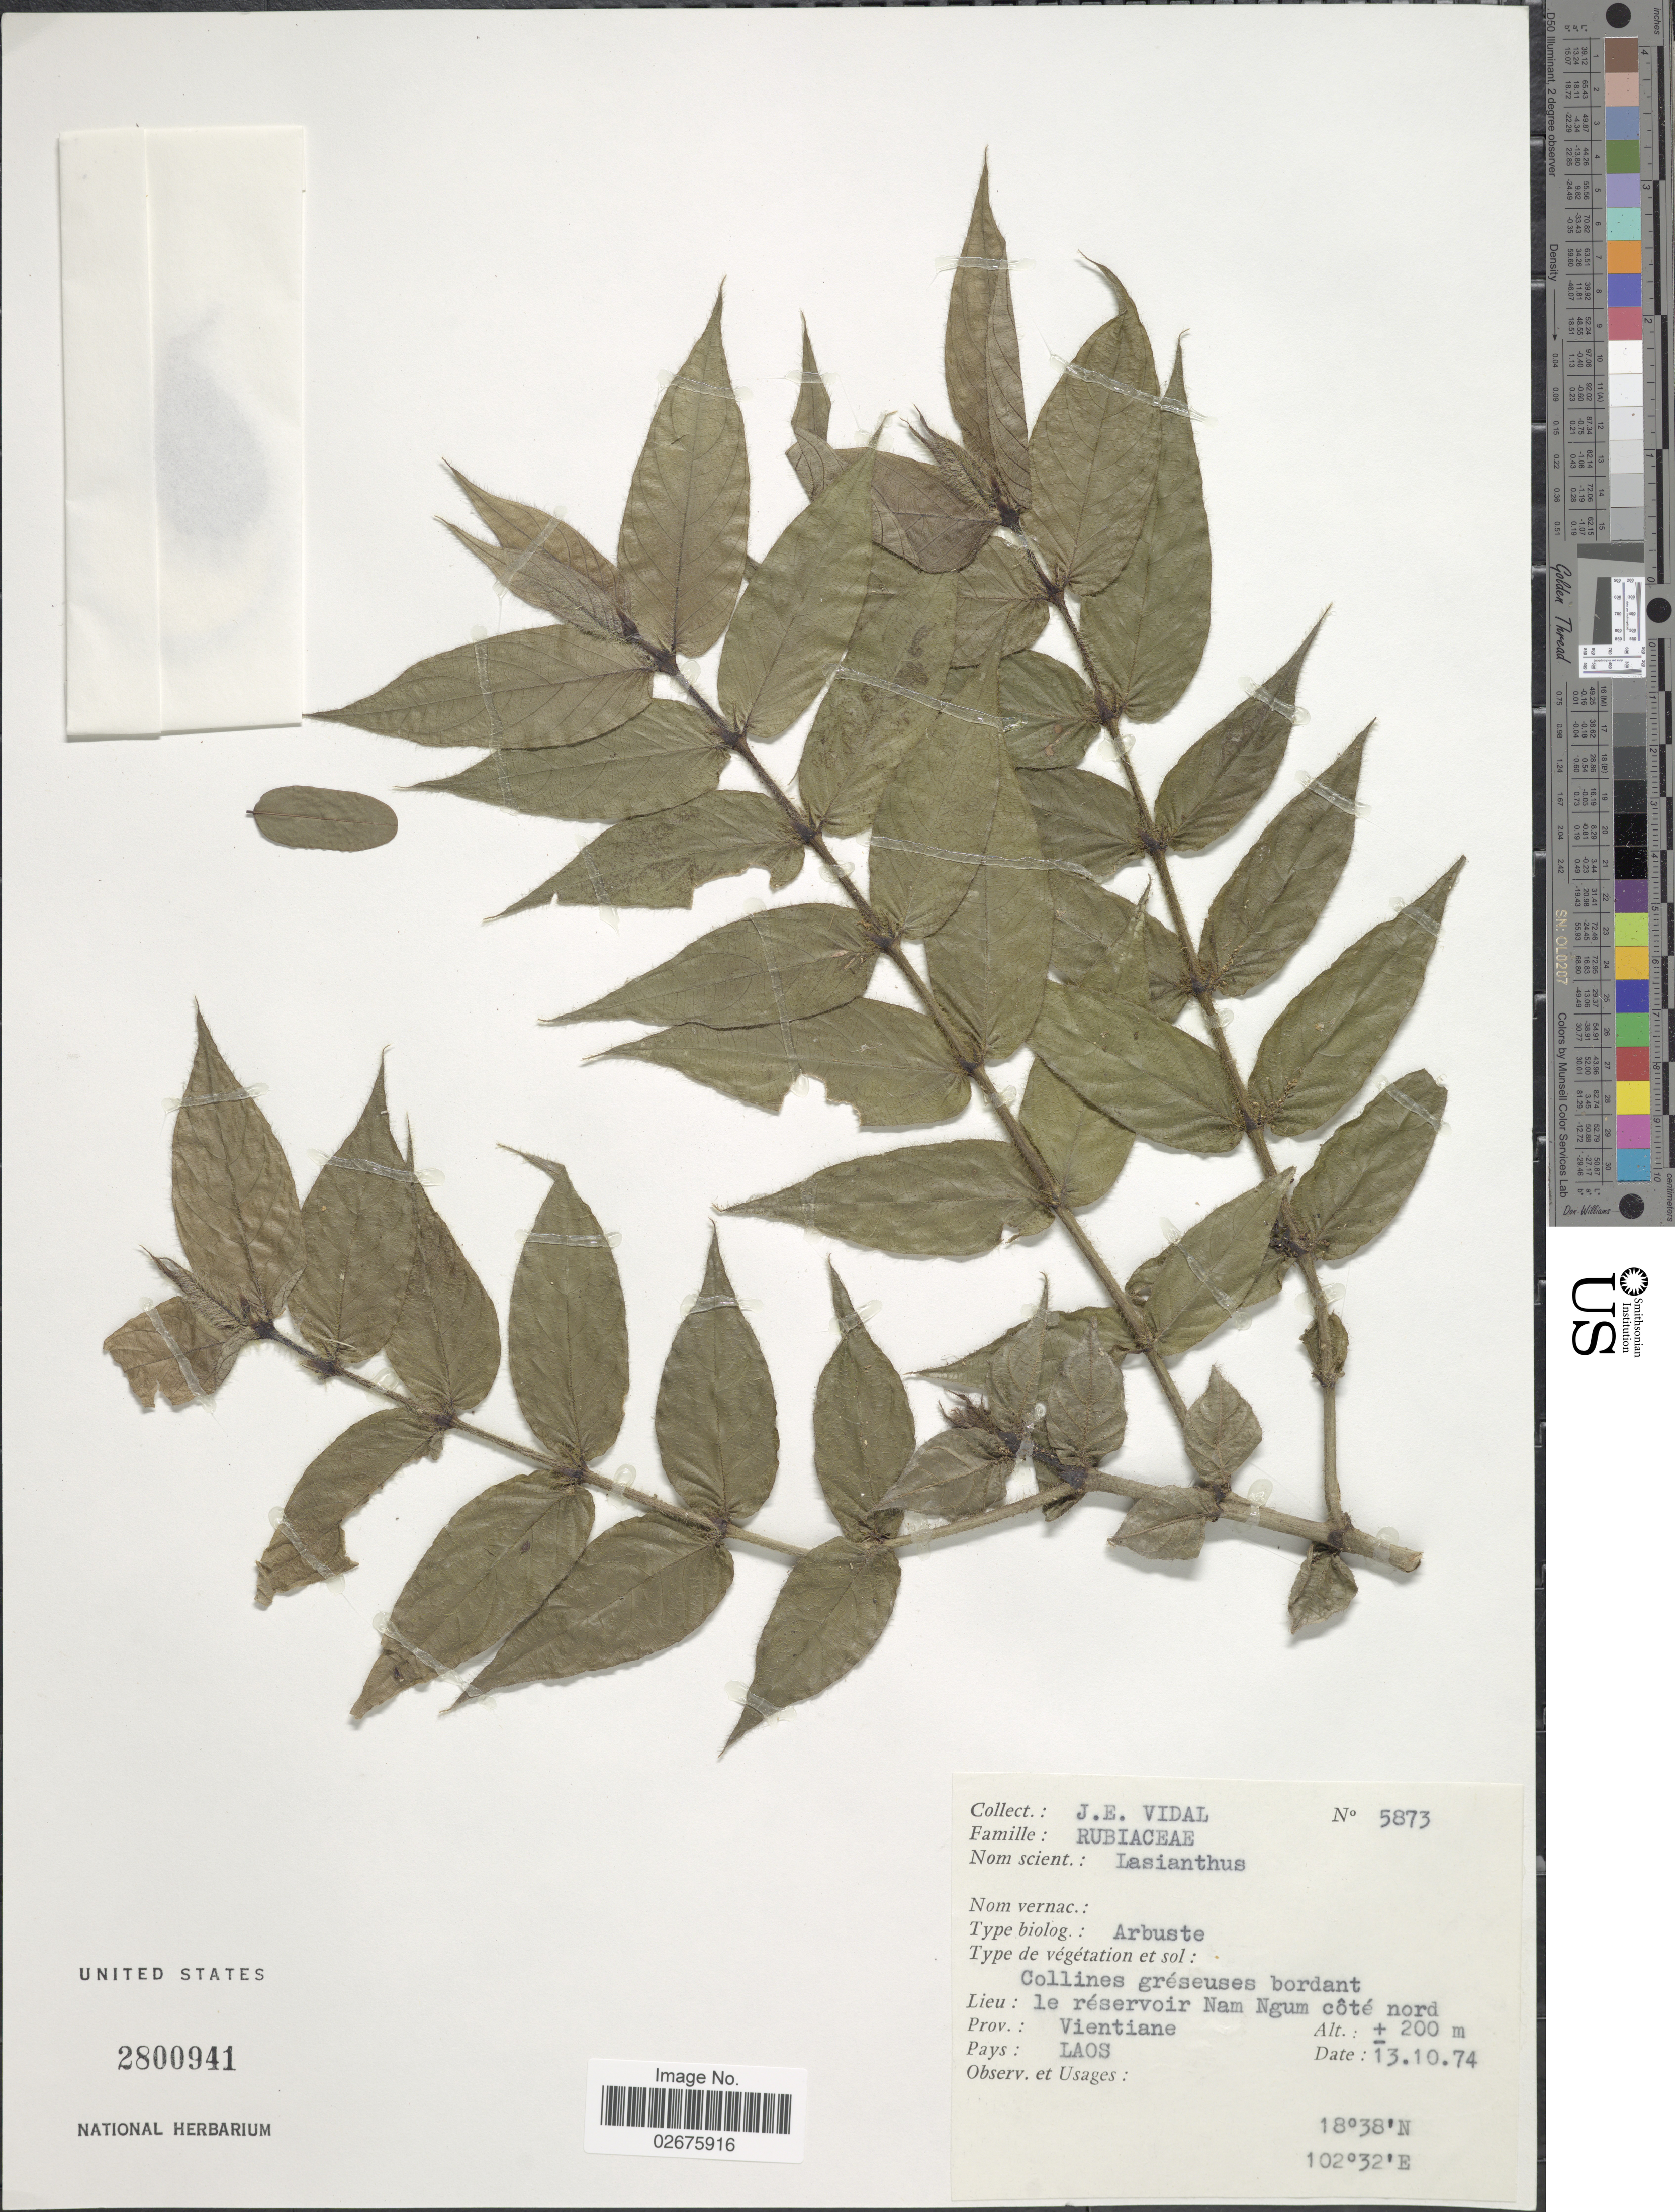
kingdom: Plantae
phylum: Tracheophyta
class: Magnoliopsida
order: Gentianales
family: Rubiaceae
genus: Lasianthus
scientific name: Lasianthus sp.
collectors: J. E. Vidal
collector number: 5873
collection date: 1974-10-13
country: Laos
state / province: Viangchan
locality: Collines gréseuses bordant le réservoir Nam Ngum côté nord, Prov: Vientiane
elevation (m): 200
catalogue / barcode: US 2800941